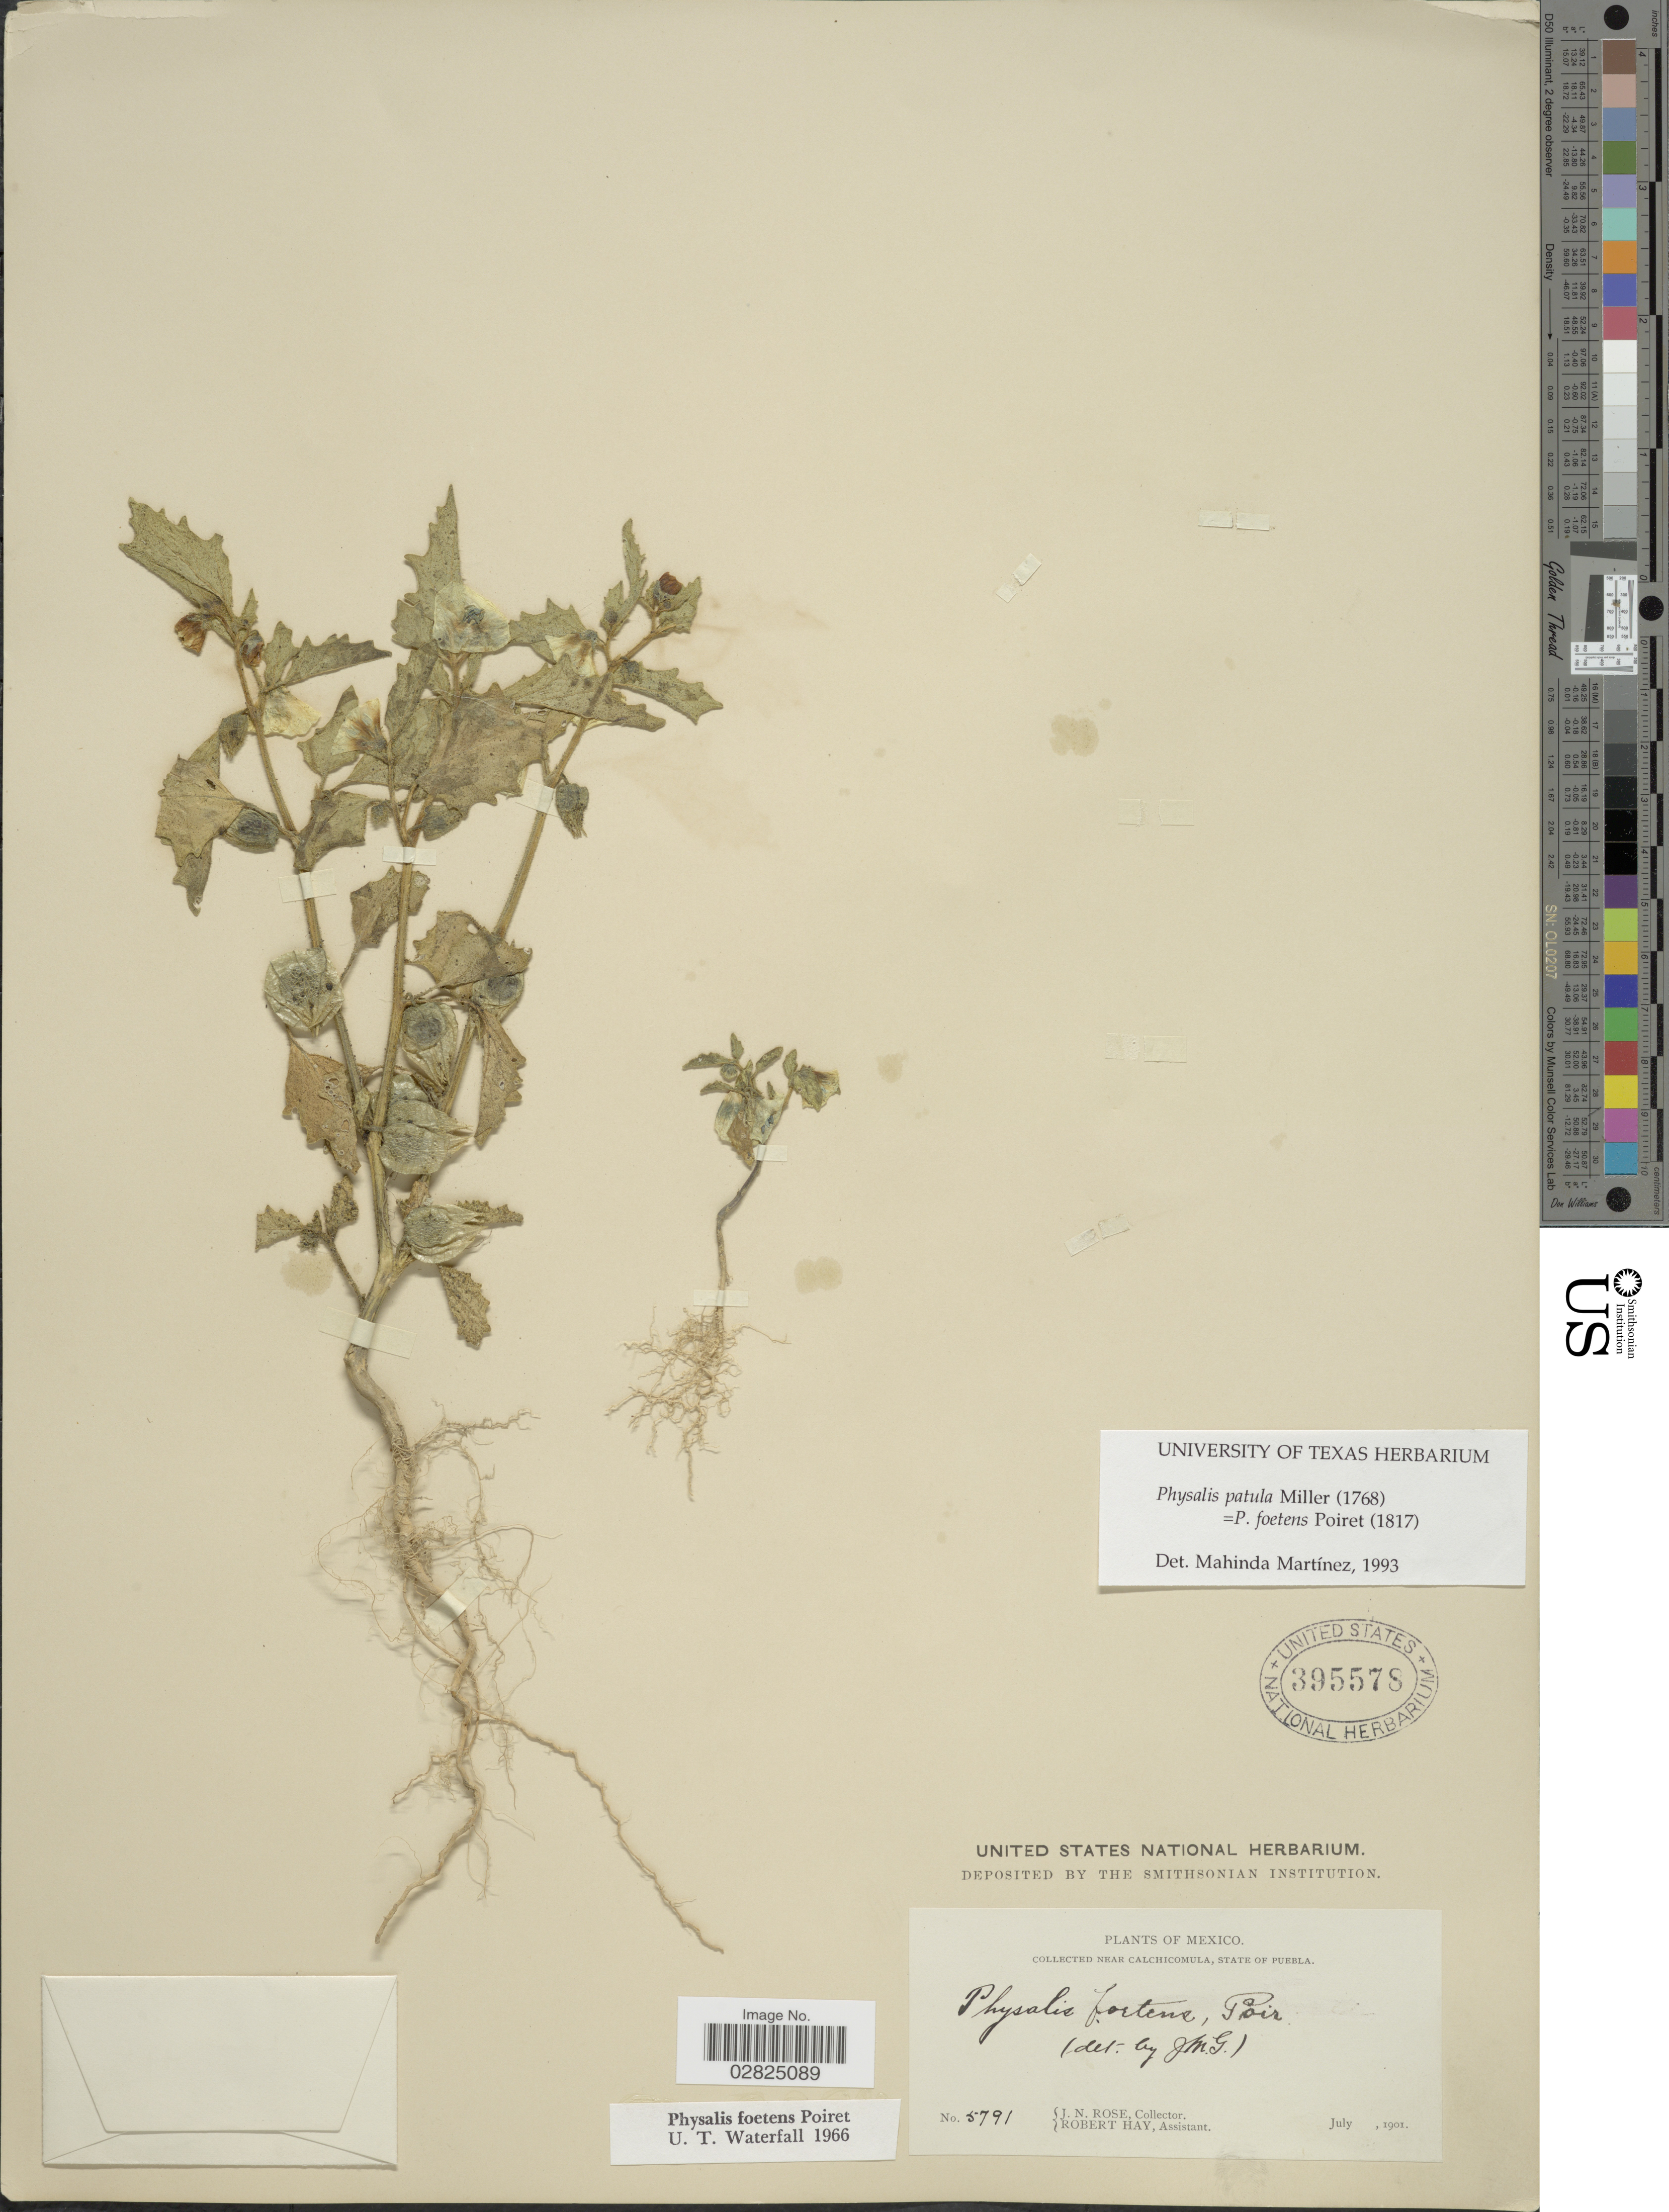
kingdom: Plantae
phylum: Tracheophyta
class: Magnoliopsida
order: Solanales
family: Solanaceae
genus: Physalis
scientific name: Physalis patula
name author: Mill.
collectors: J. N. Rose & R. H. Hay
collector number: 5791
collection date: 1901-07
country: Mexico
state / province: Puebla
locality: Near Calchicomula.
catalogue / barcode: US 395578